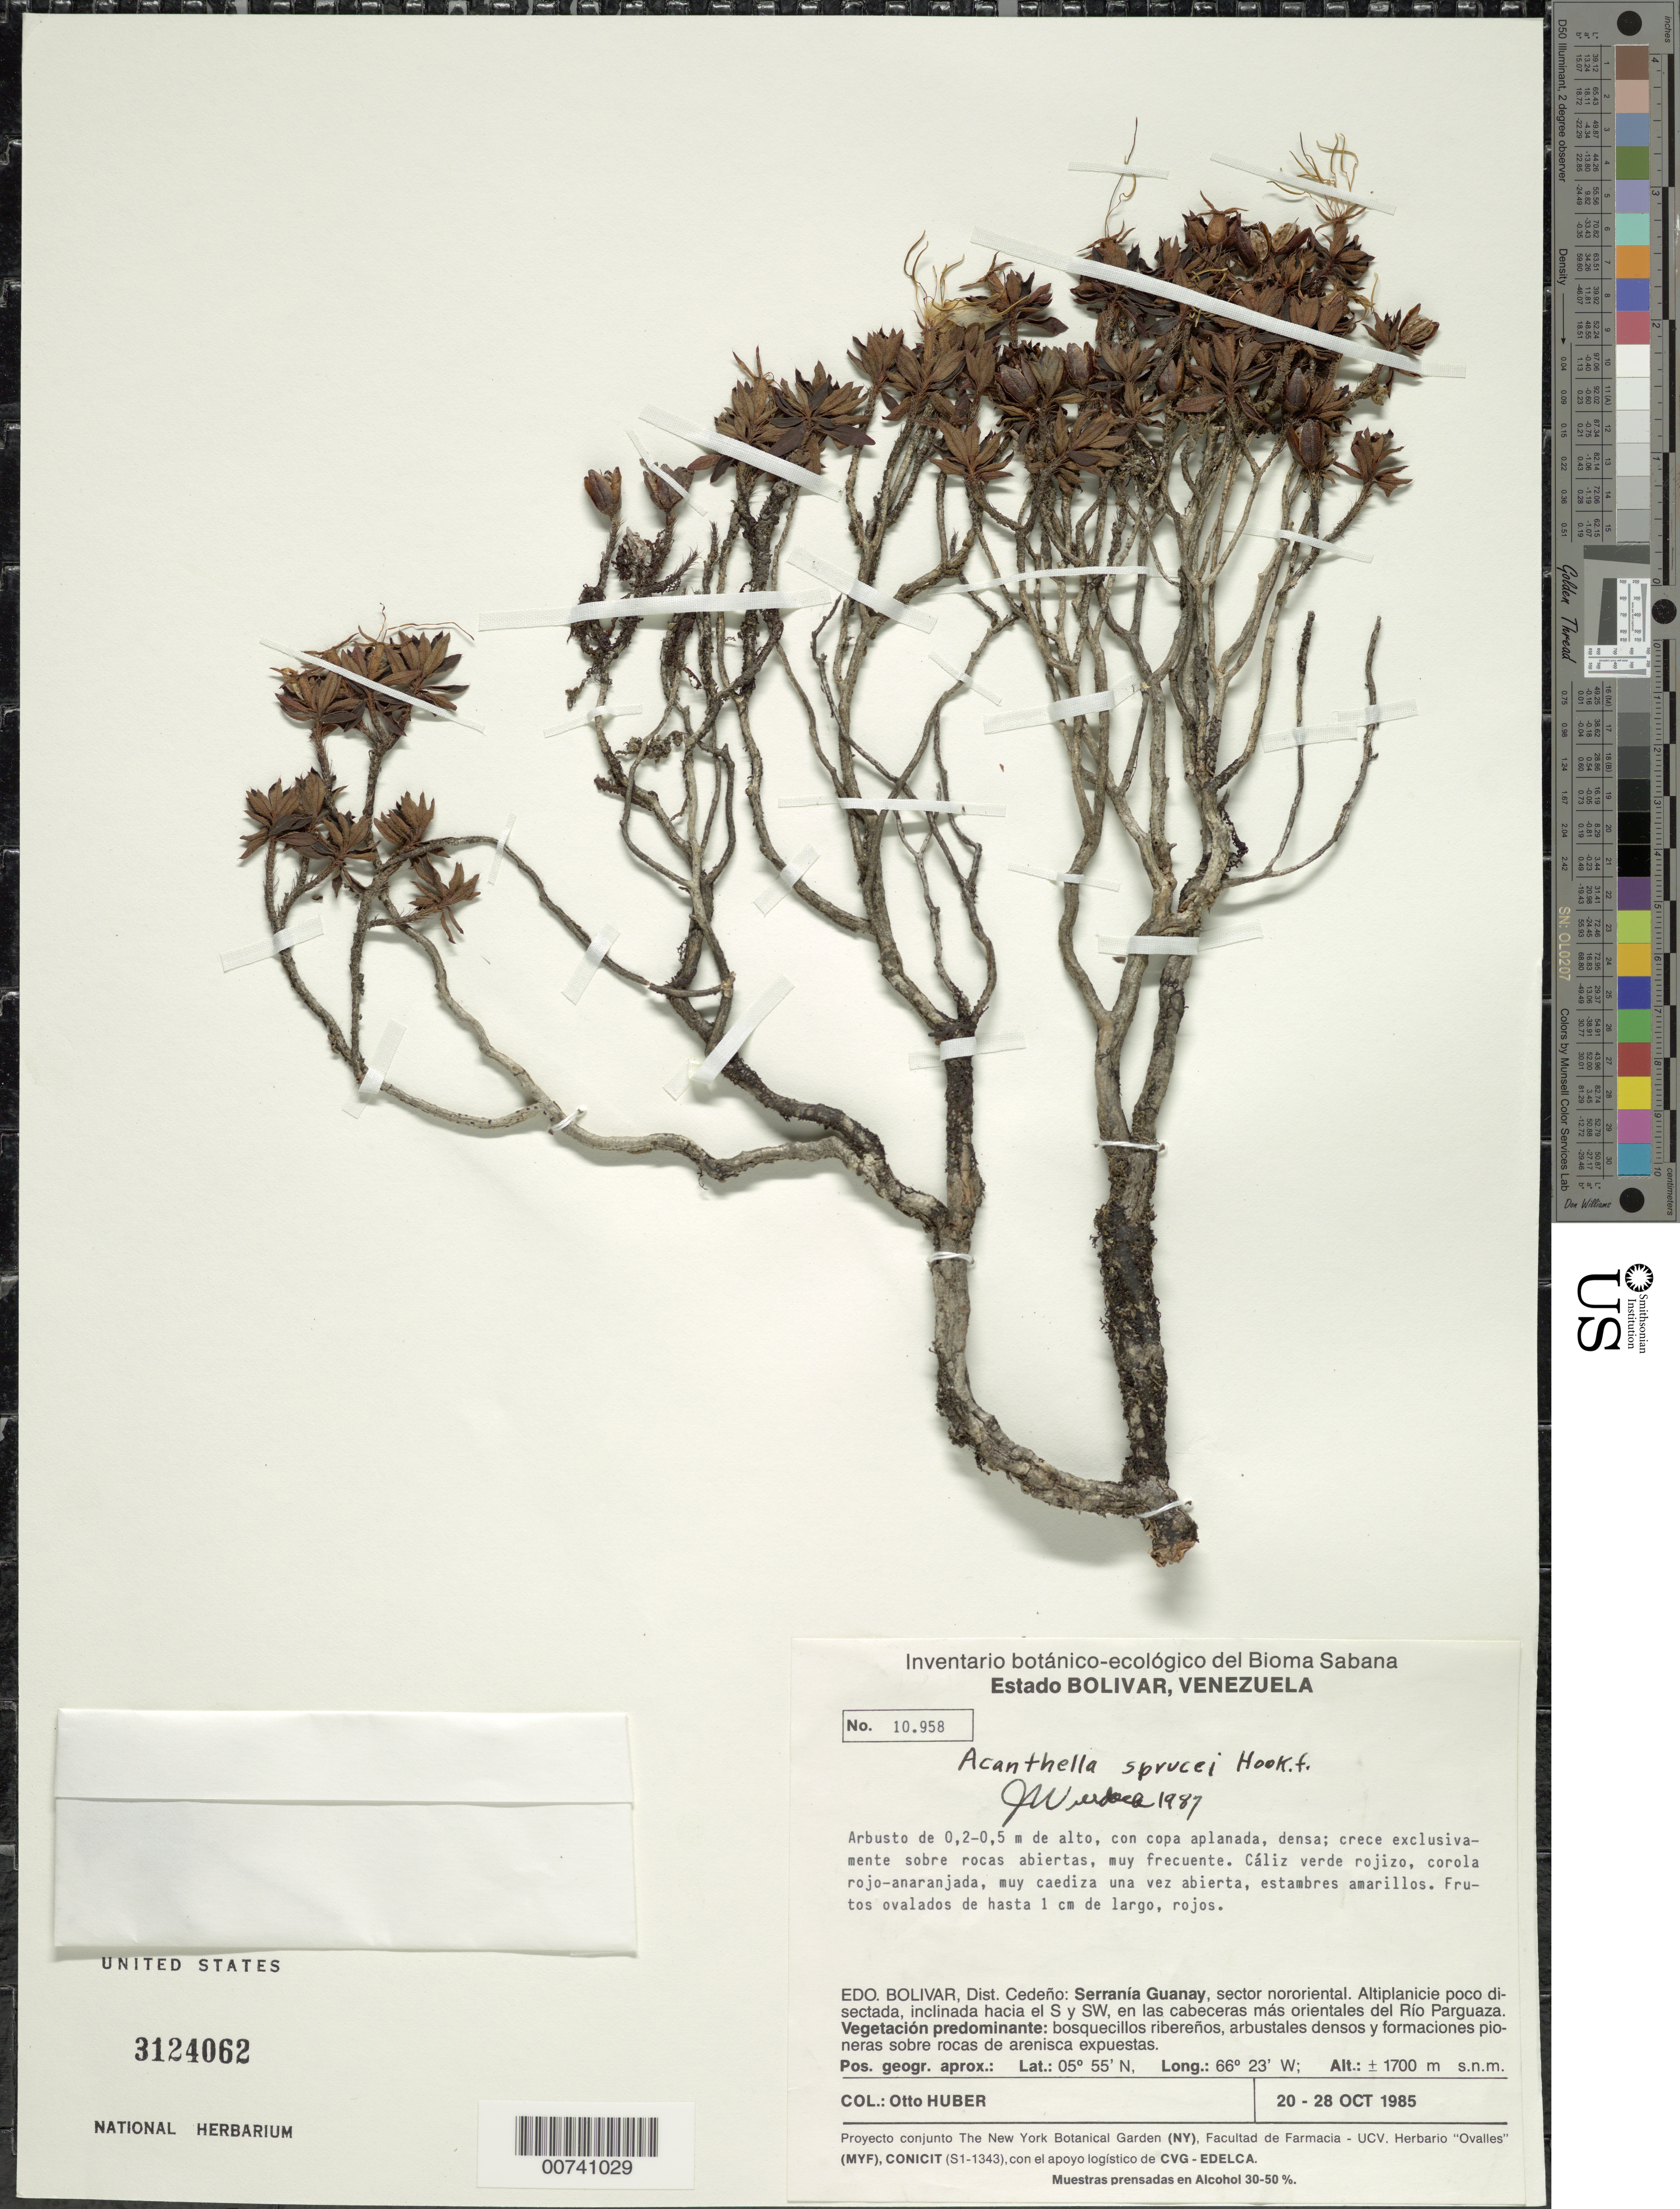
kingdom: Plantae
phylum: Tracheophyta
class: Magnoliopsida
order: Myrtales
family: Melastomataceae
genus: Acanthella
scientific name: Acanthella sprucei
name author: Benth. & Hook. f.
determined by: Wurdack, John J., (US), US (UNITED STATES)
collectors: O. Huber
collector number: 10958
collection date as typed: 20-Oct-85 to 28-Oct-85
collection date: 1985-10-20/1985-10-28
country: Venezuela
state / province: Bolívar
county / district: Cedeño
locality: Dtto. Cedeño, Serrania Guanay, orientales del Río Parguaza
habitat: Crece exclusivamente sobre rocas abiertas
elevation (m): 1700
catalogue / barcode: US 3124062